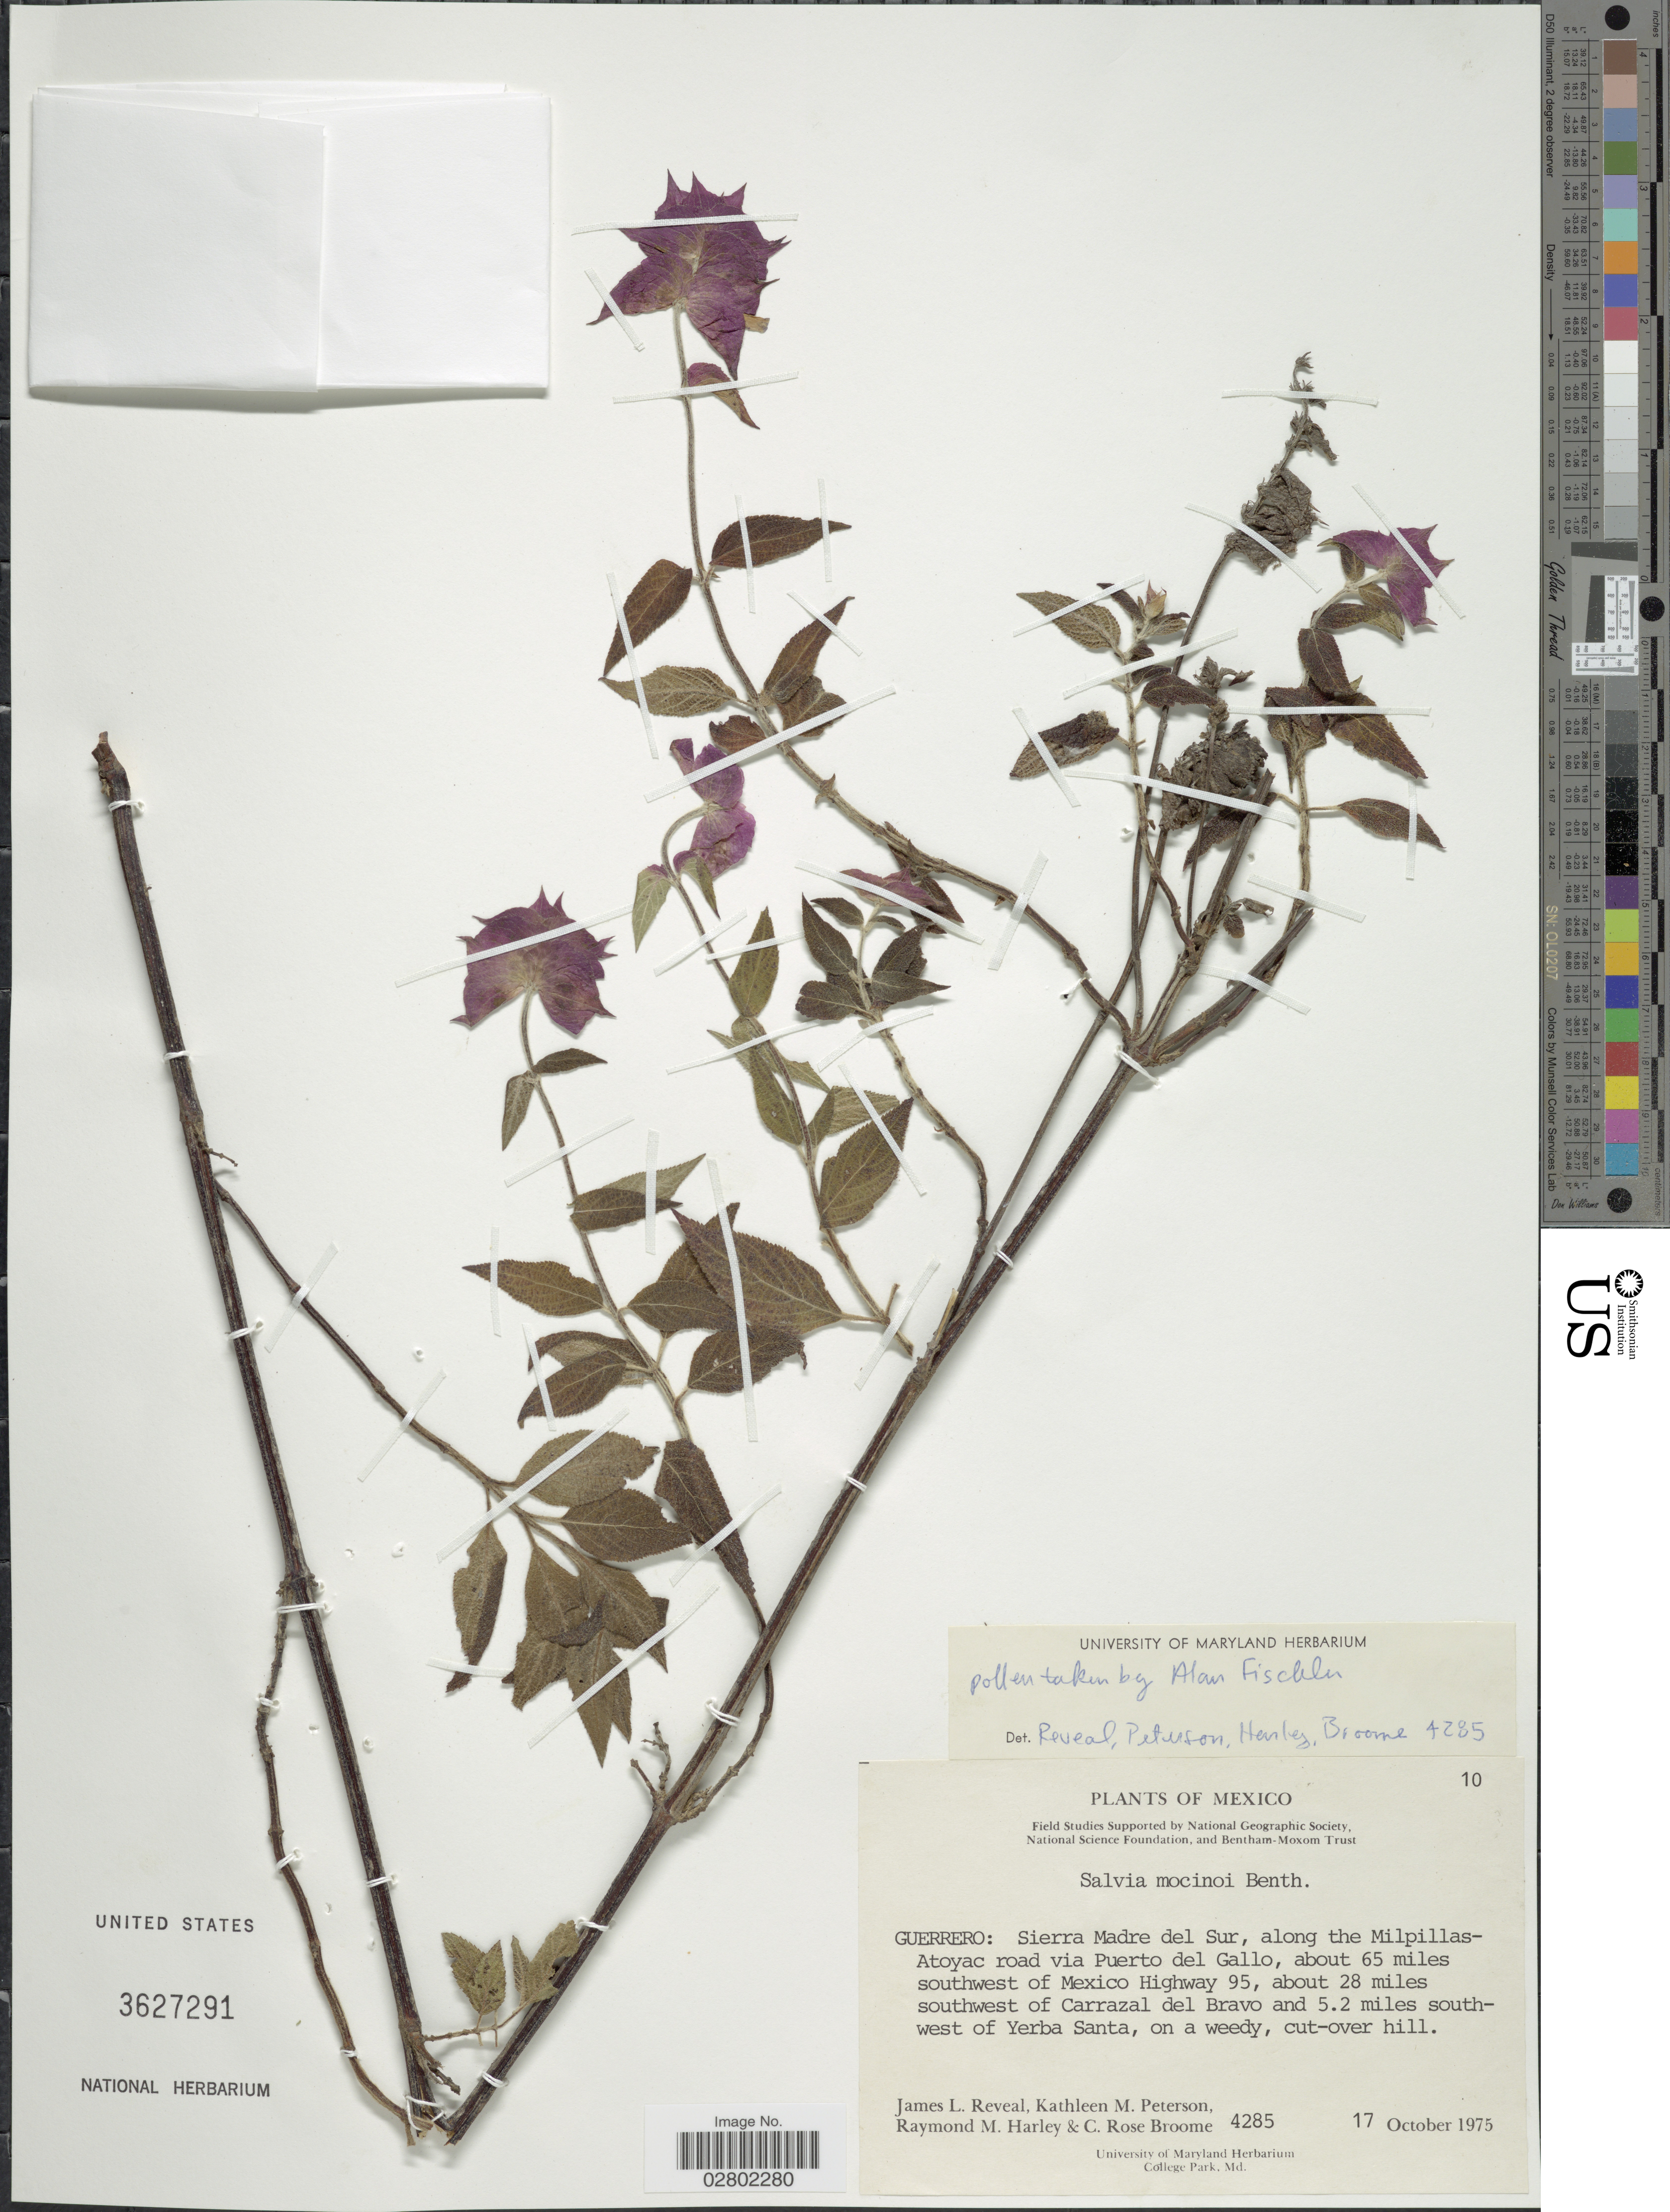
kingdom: Plantae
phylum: Tracheophyta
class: Magnoliopsida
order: Lamiales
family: Lamiaceae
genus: Salvia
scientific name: Salvia mocinoi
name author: Benth.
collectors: J. L. Reveal, K. Peterson, R. M. Harley & C. R. Broome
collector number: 4285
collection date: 1975-10-17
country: Mexico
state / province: Guerrero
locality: Sierra Madre del Sur, along the Milpillas-Atoyac road via Puerto del Gallo, about 65 miles southwest of Mexico Highway 95, about 28 miles southwest of Carrazal del Bravo and 5.2 miles southwest of Yerba Santa.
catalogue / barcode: US 3627291